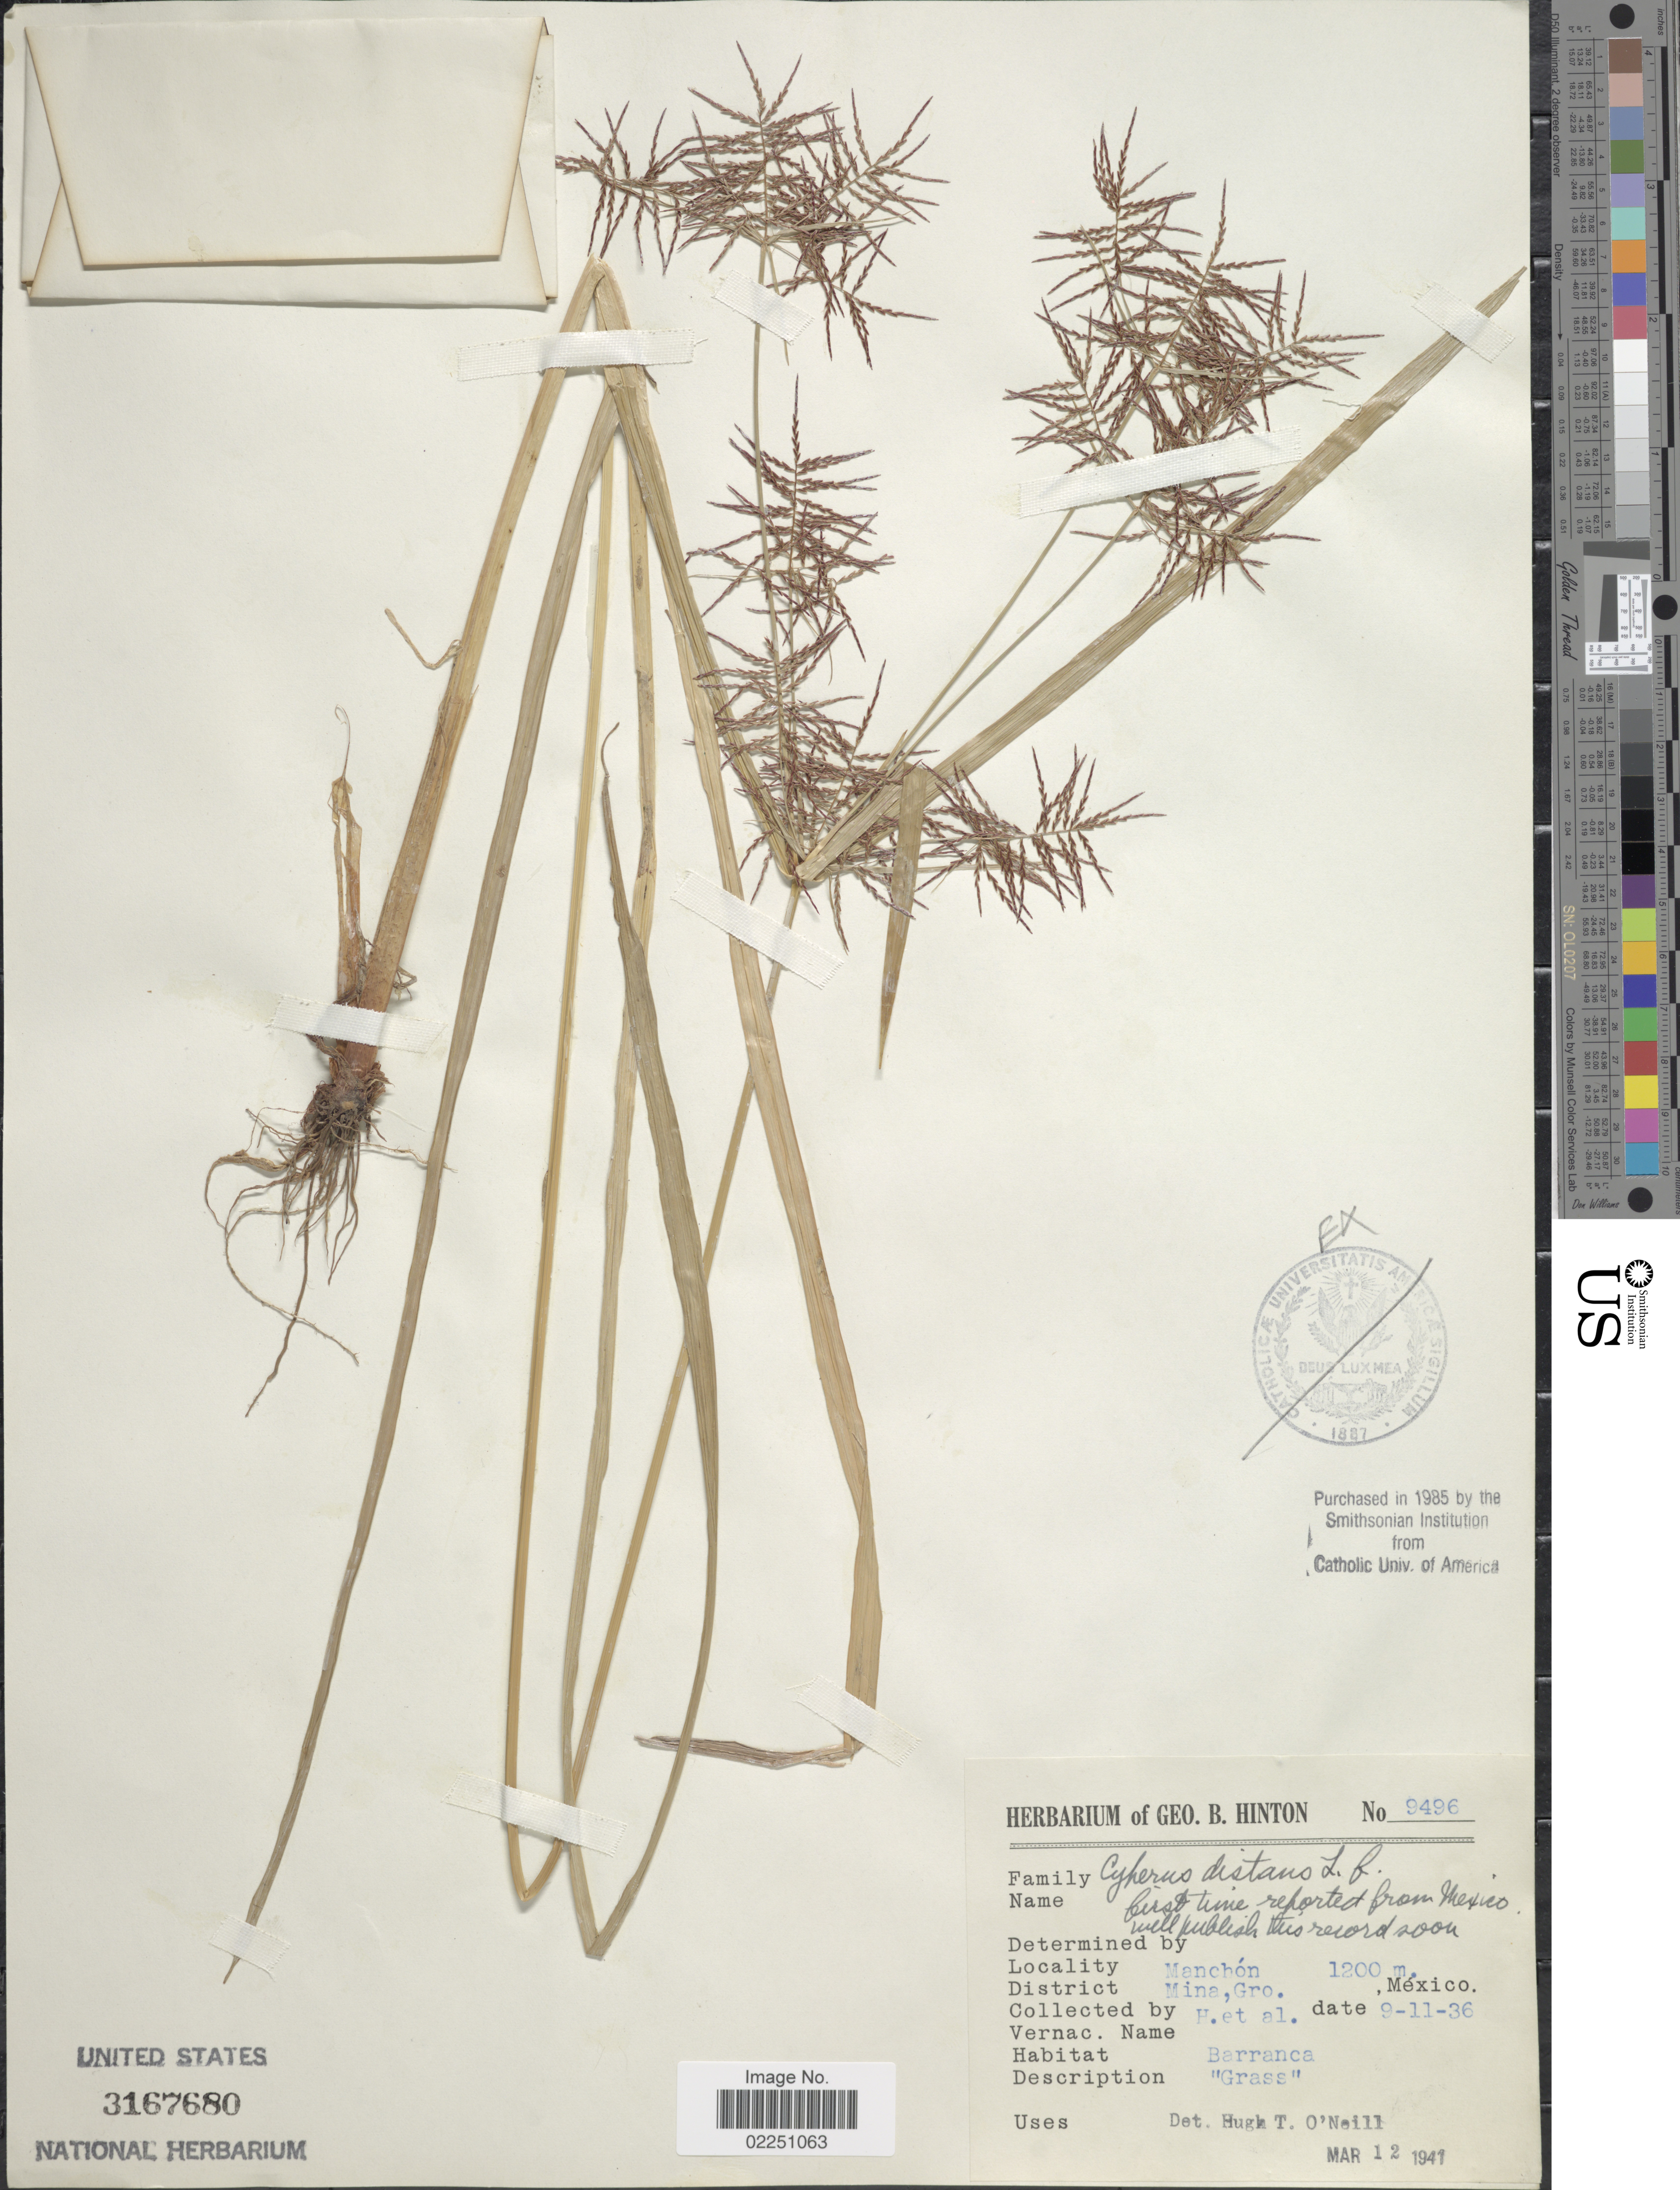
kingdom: Plantae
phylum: Tracheophyta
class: Liliopsida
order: Poales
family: Cyperaceae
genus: Cyperus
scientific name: Cyperus distans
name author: L. f.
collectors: G. B. Hinton & et al.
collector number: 9496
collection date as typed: Transcribed d/m/y: 11/9/36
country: Mexico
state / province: Guerrero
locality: Manchon. District Mina, Gro.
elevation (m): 1200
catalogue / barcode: US 3167680